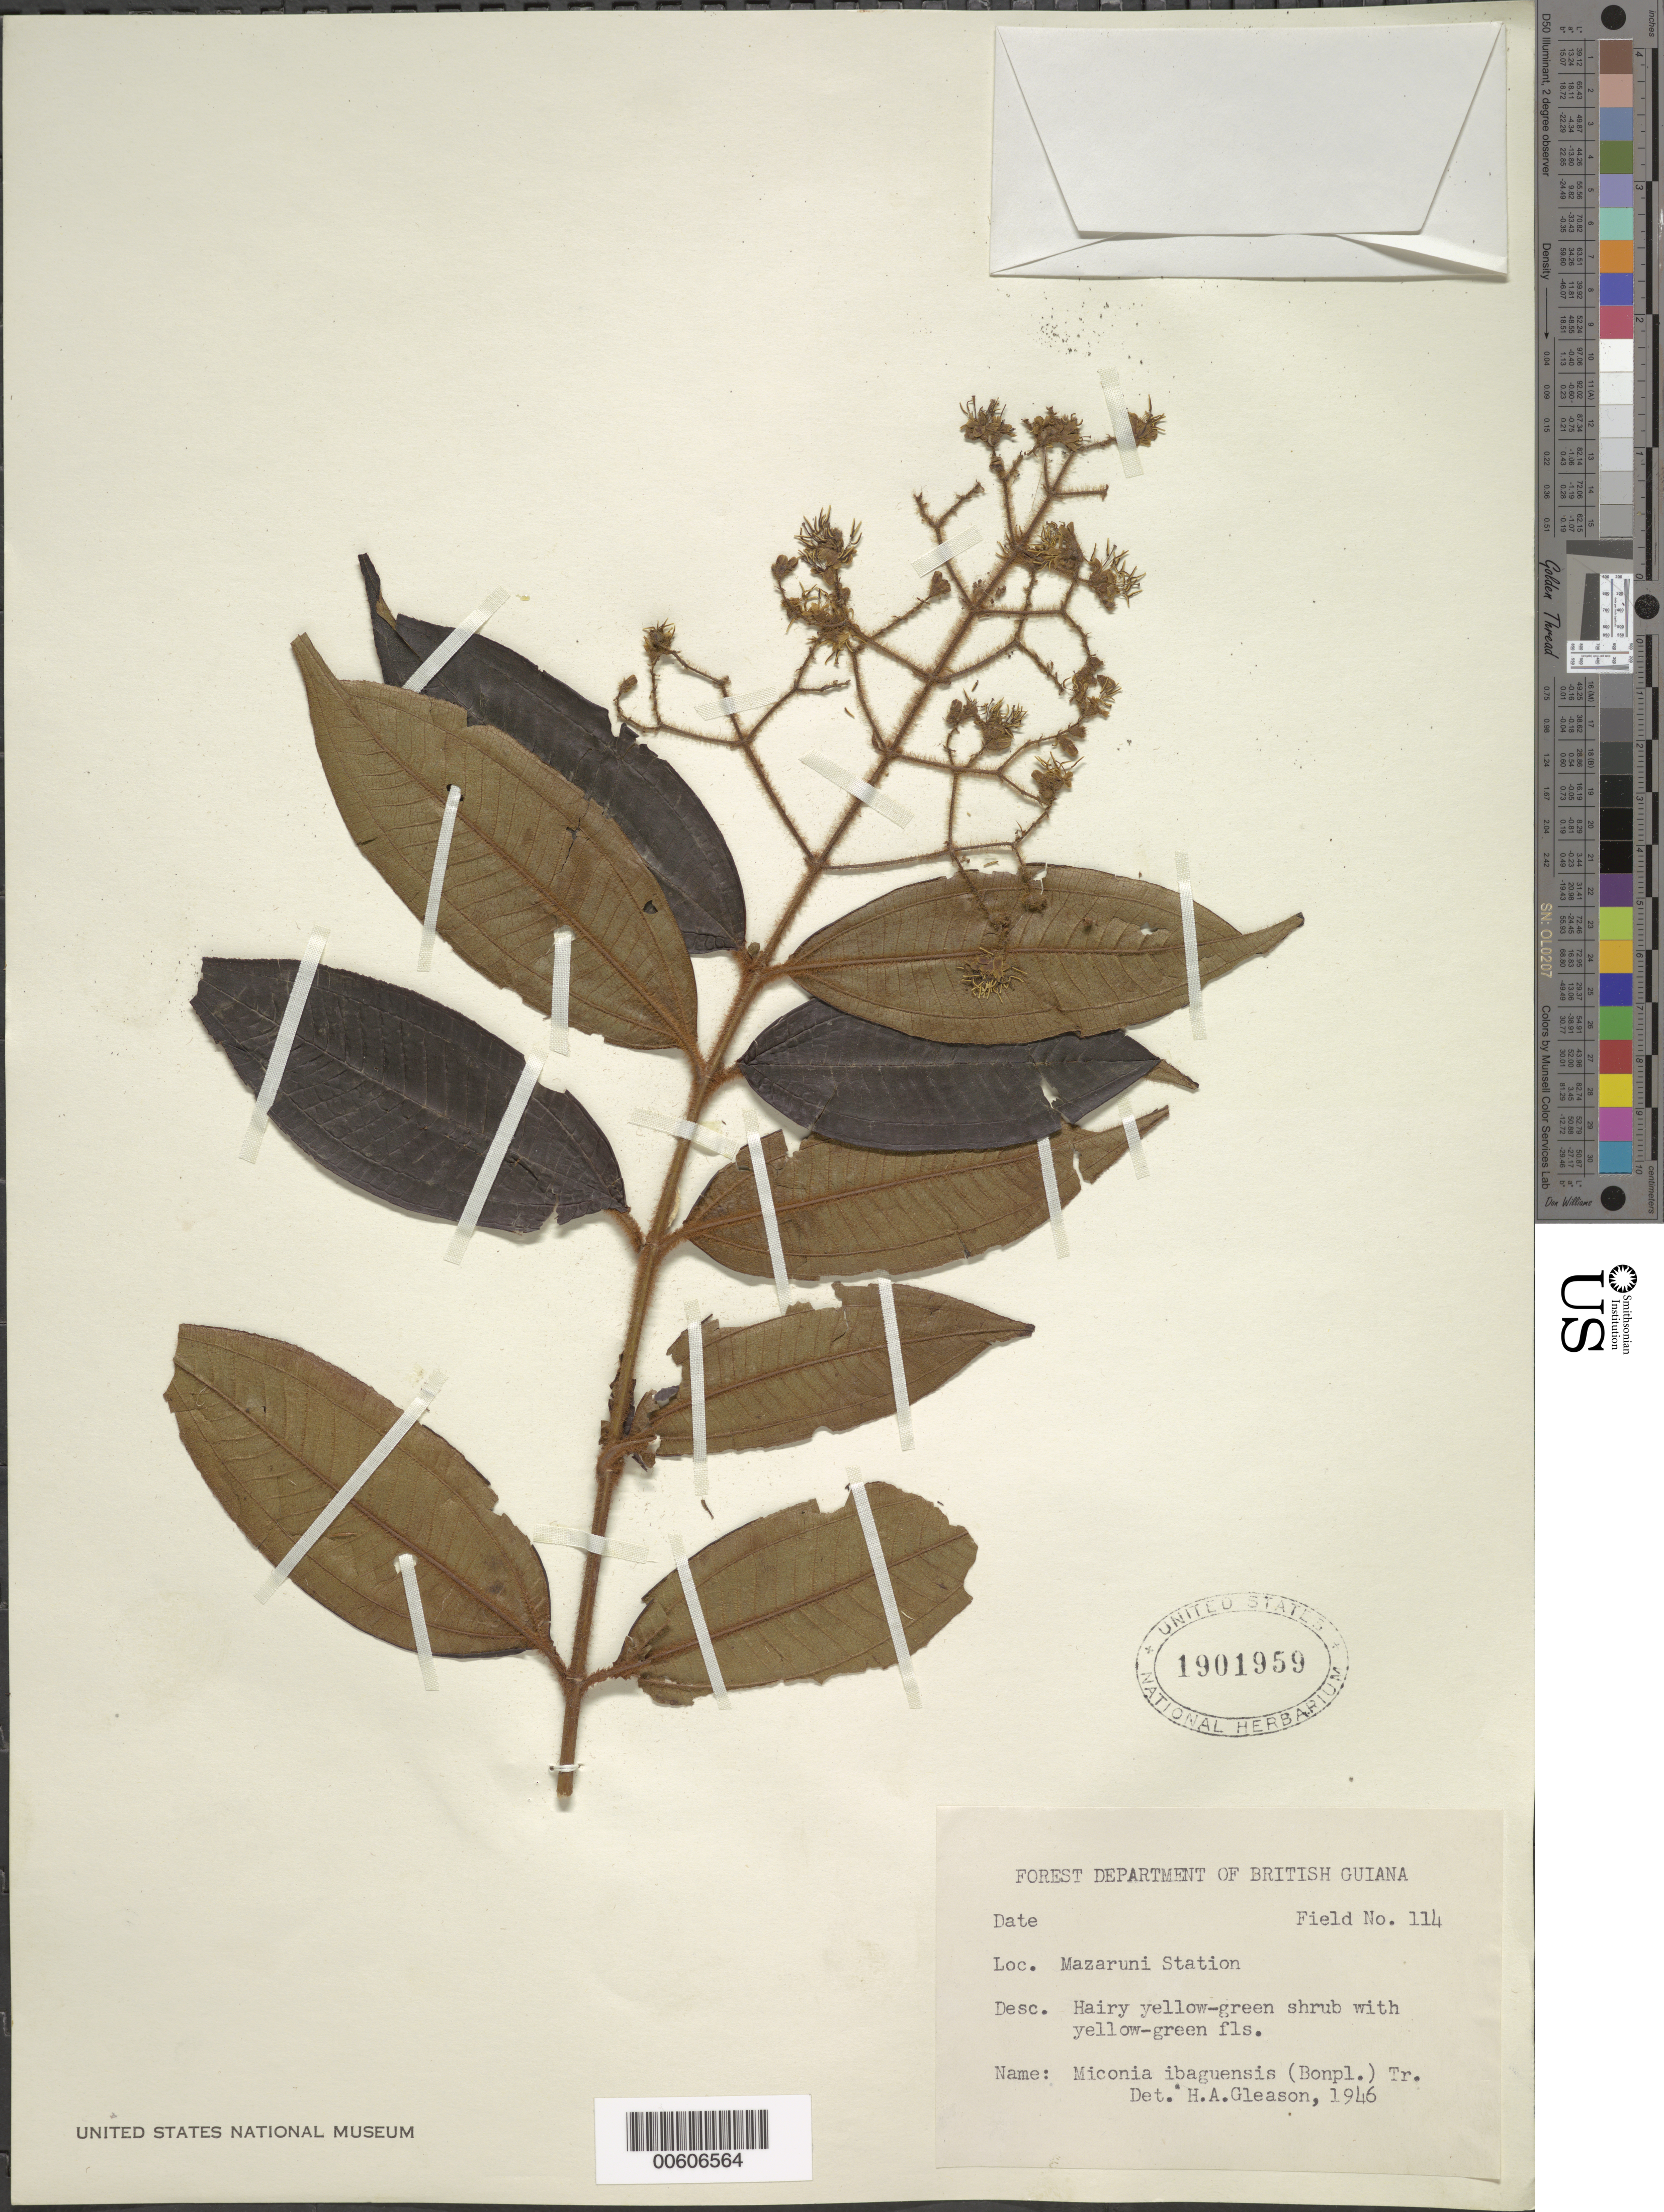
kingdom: Plantae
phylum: Tracheophyta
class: Magnoliopsida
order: Myrtales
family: Melastomataceae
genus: Miconia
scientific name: Miconia ibaguensis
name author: (Bonpl.) Triana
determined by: Gleason, H. A.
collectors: Forest Dept. B. G. & British Guiana Forestry Dept.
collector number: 114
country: Guyana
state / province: Cuyuni-Mazaruni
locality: Mazaruni Station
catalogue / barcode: US 1901959